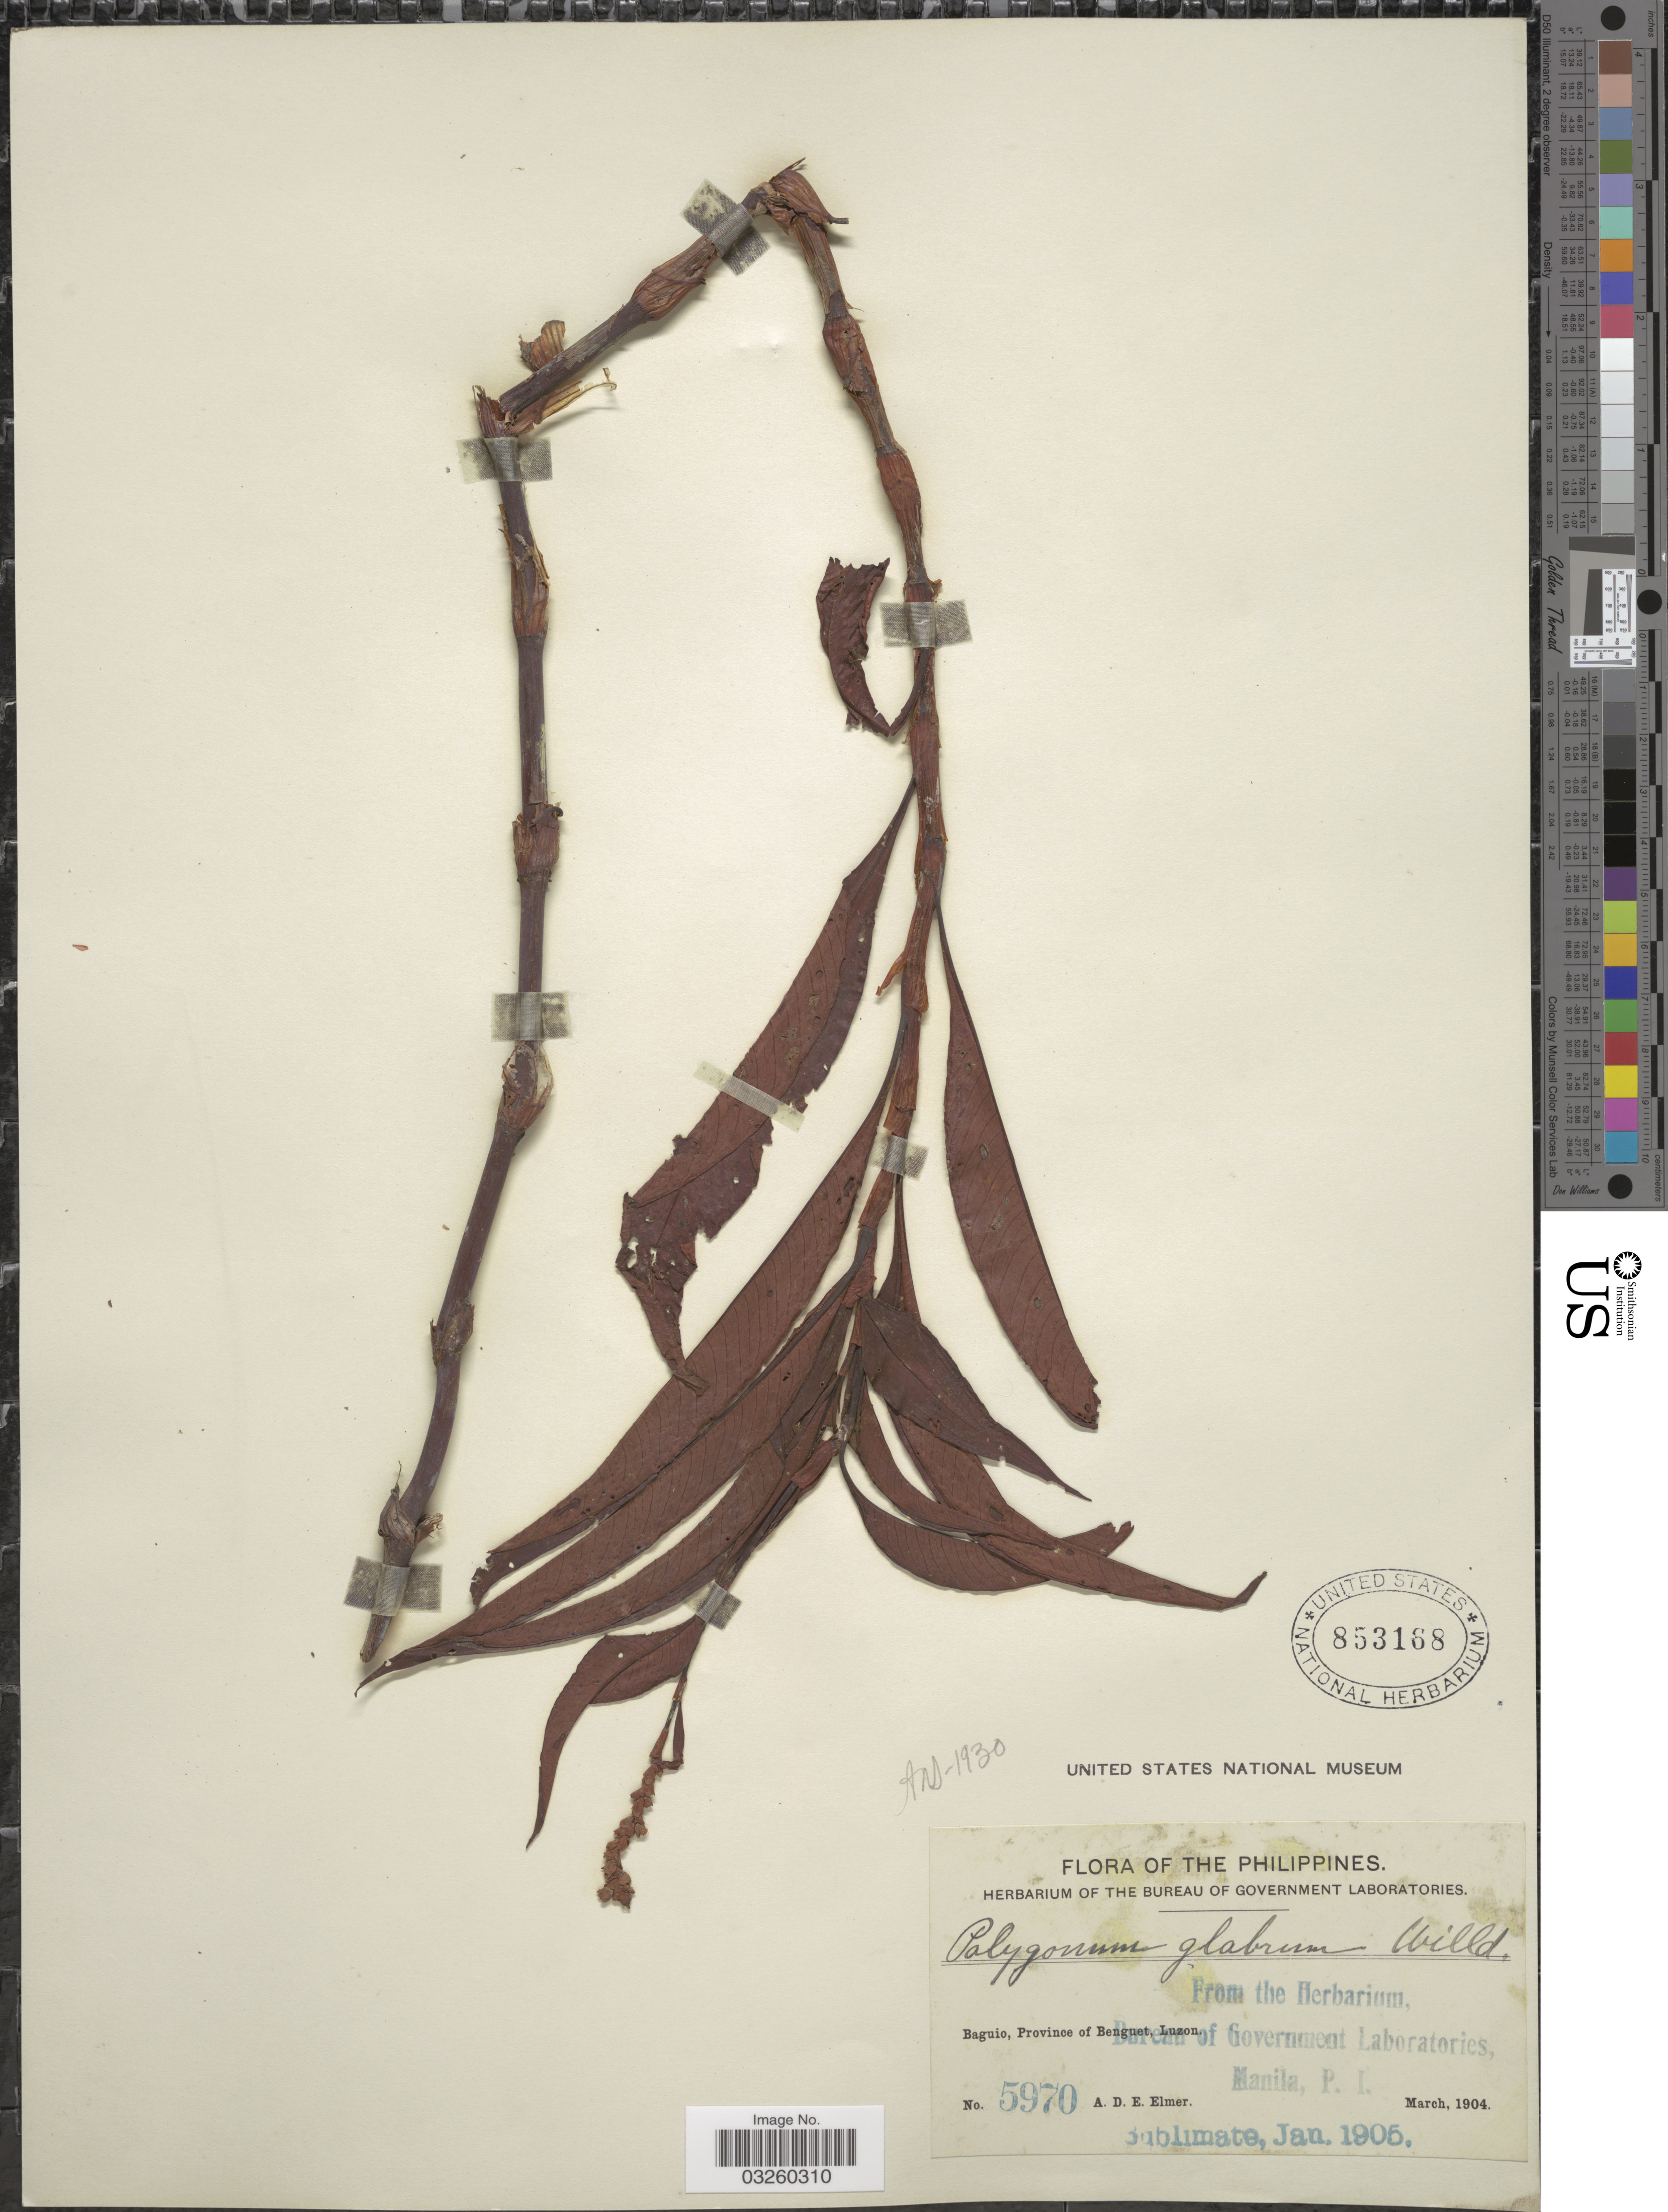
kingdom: Plantae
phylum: Tracheophyta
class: Magnoliopsida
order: Caryophyllales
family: Polygonaceae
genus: Polygonum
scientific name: Polygonum glabrum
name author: Willd.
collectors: A. D. E. Elmer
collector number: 5970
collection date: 1904-03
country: Philippines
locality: Baguio, Province of Benguet, Luzon.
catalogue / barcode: US 853168